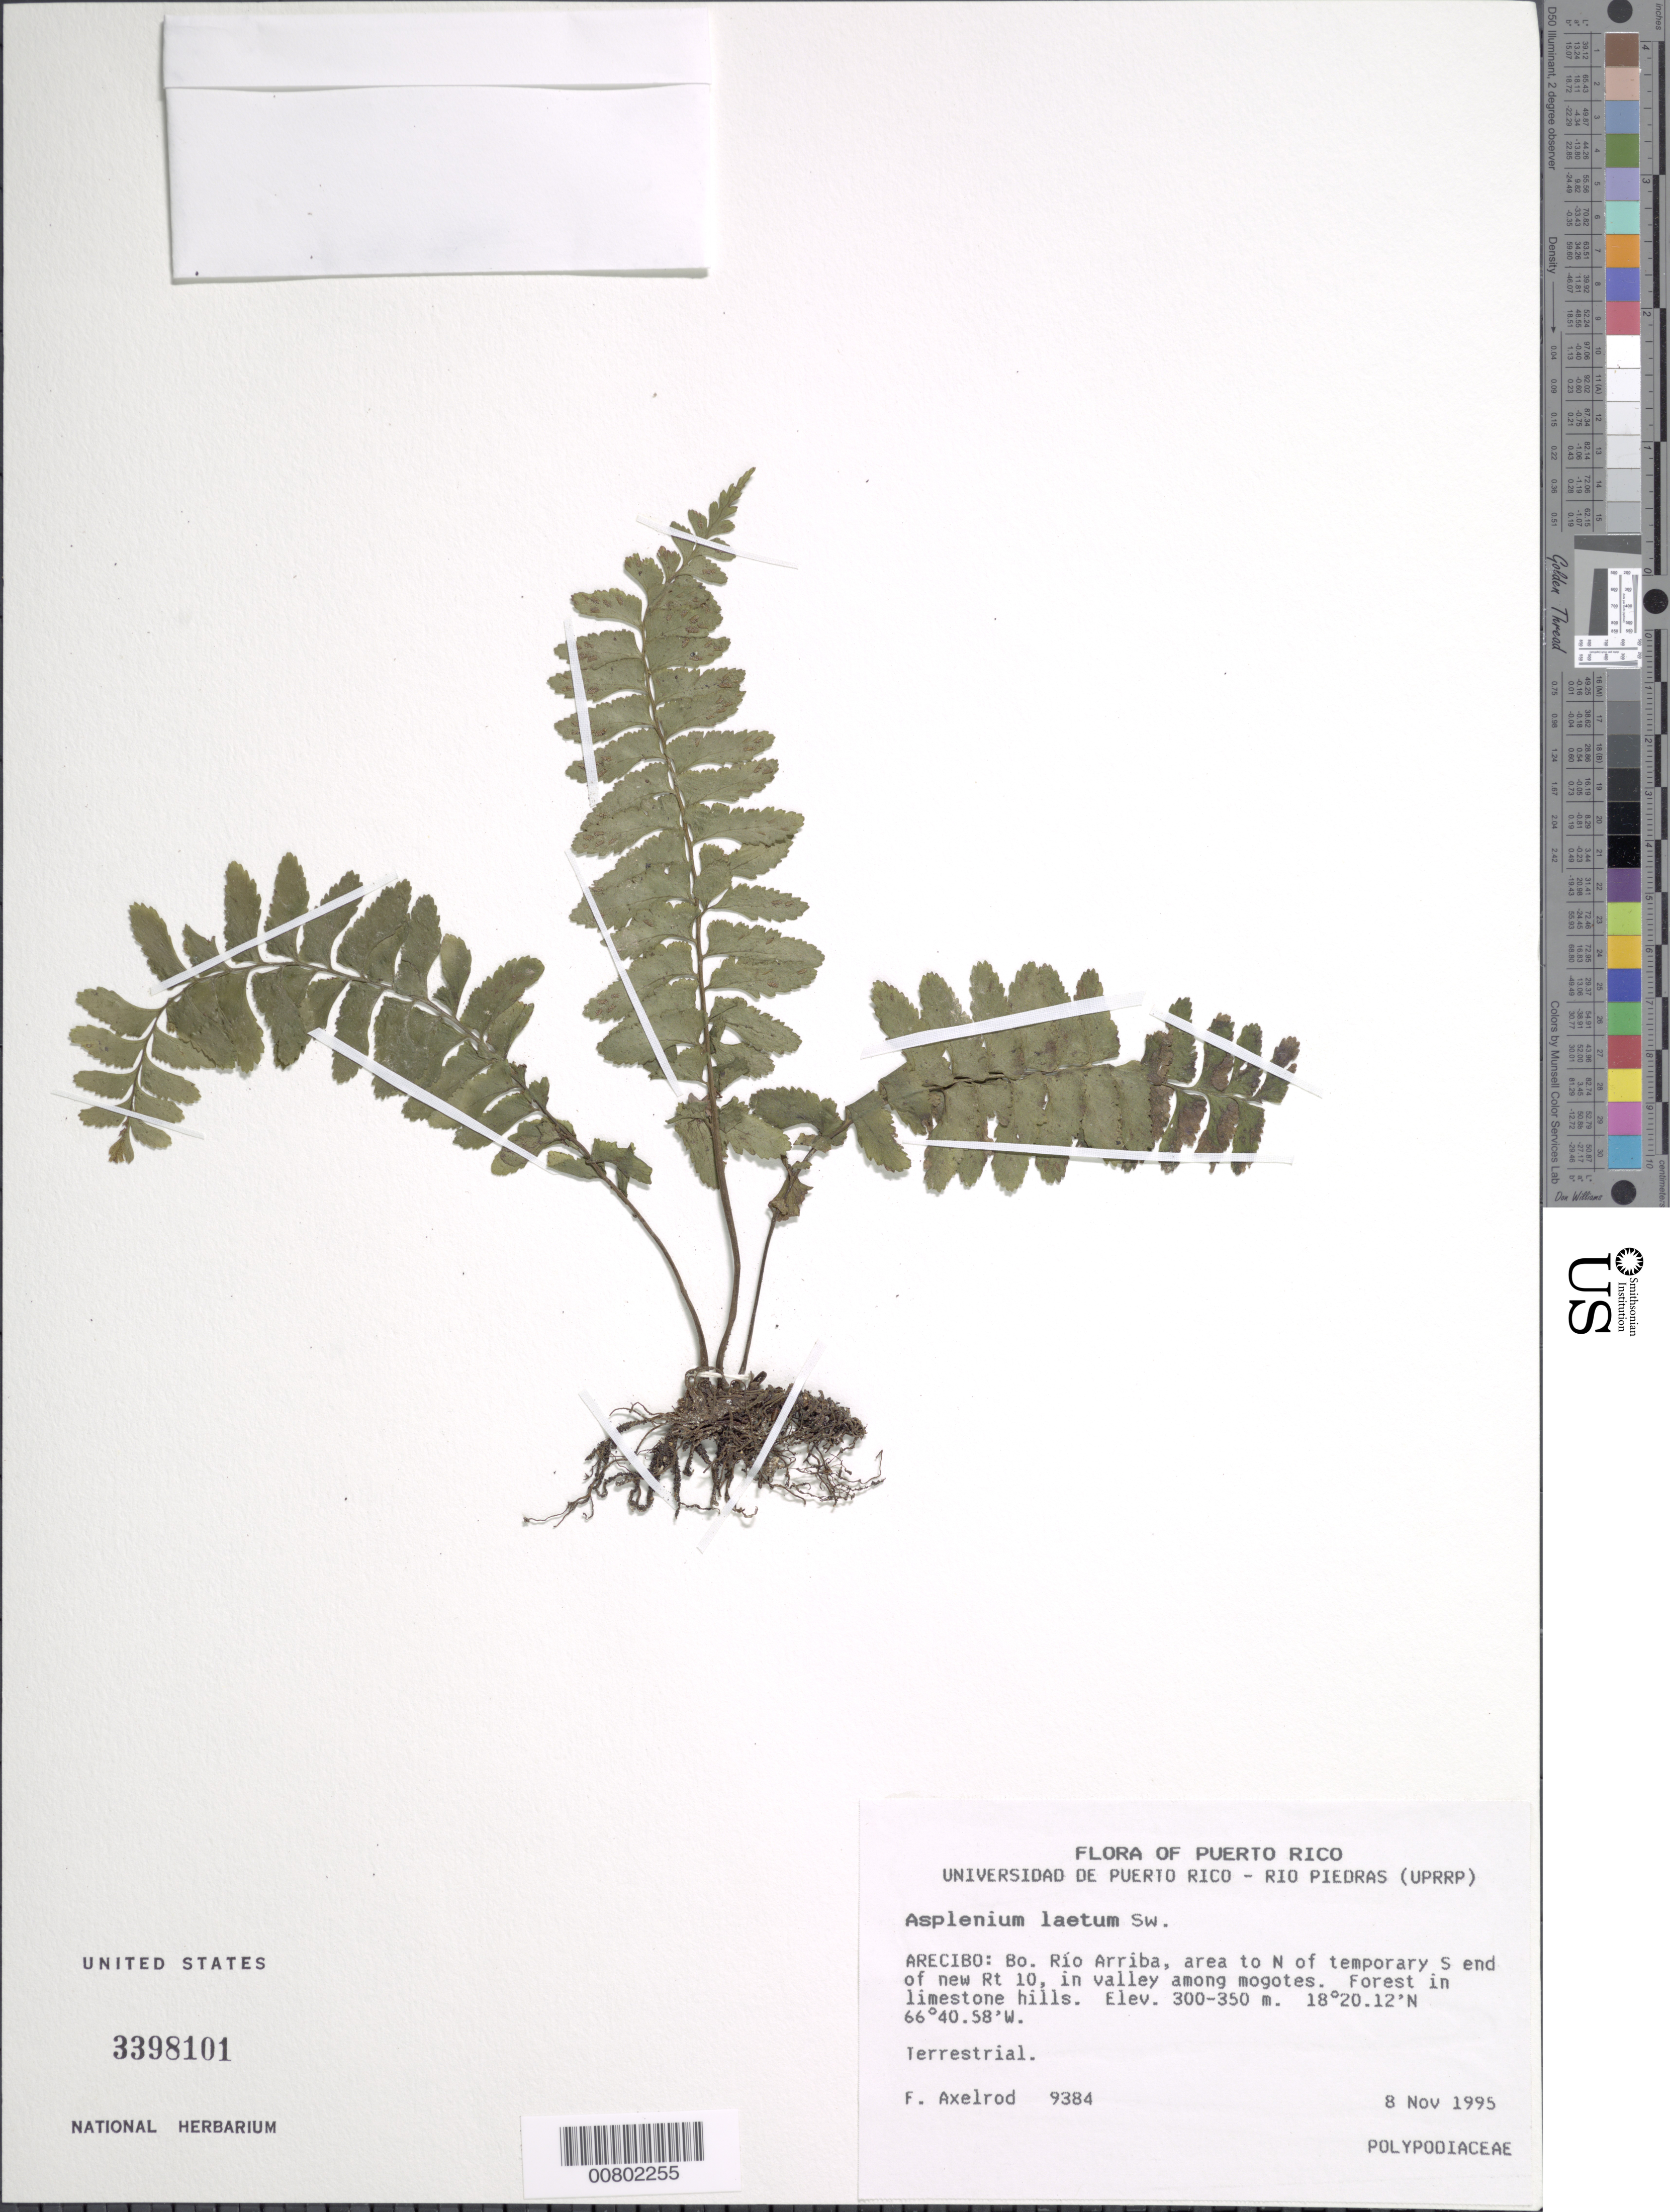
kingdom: Plantae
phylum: Tracheophyta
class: Polypodiopsida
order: Polypodiales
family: Aspleniaceae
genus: Asplenium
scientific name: Asplenium laetum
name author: Sw.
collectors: F. S. Axelrod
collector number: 9384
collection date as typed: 08 Nov 1995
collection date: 1995-11-08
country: Puerto Rico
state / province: Arecibo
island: Puerto Rico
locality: Arecibo, Bo. Río Arriba, Rt. 10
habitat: Forest in limestone hills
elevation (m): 300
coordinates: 18.33333333, -66.68277778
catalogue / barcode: US 3398101